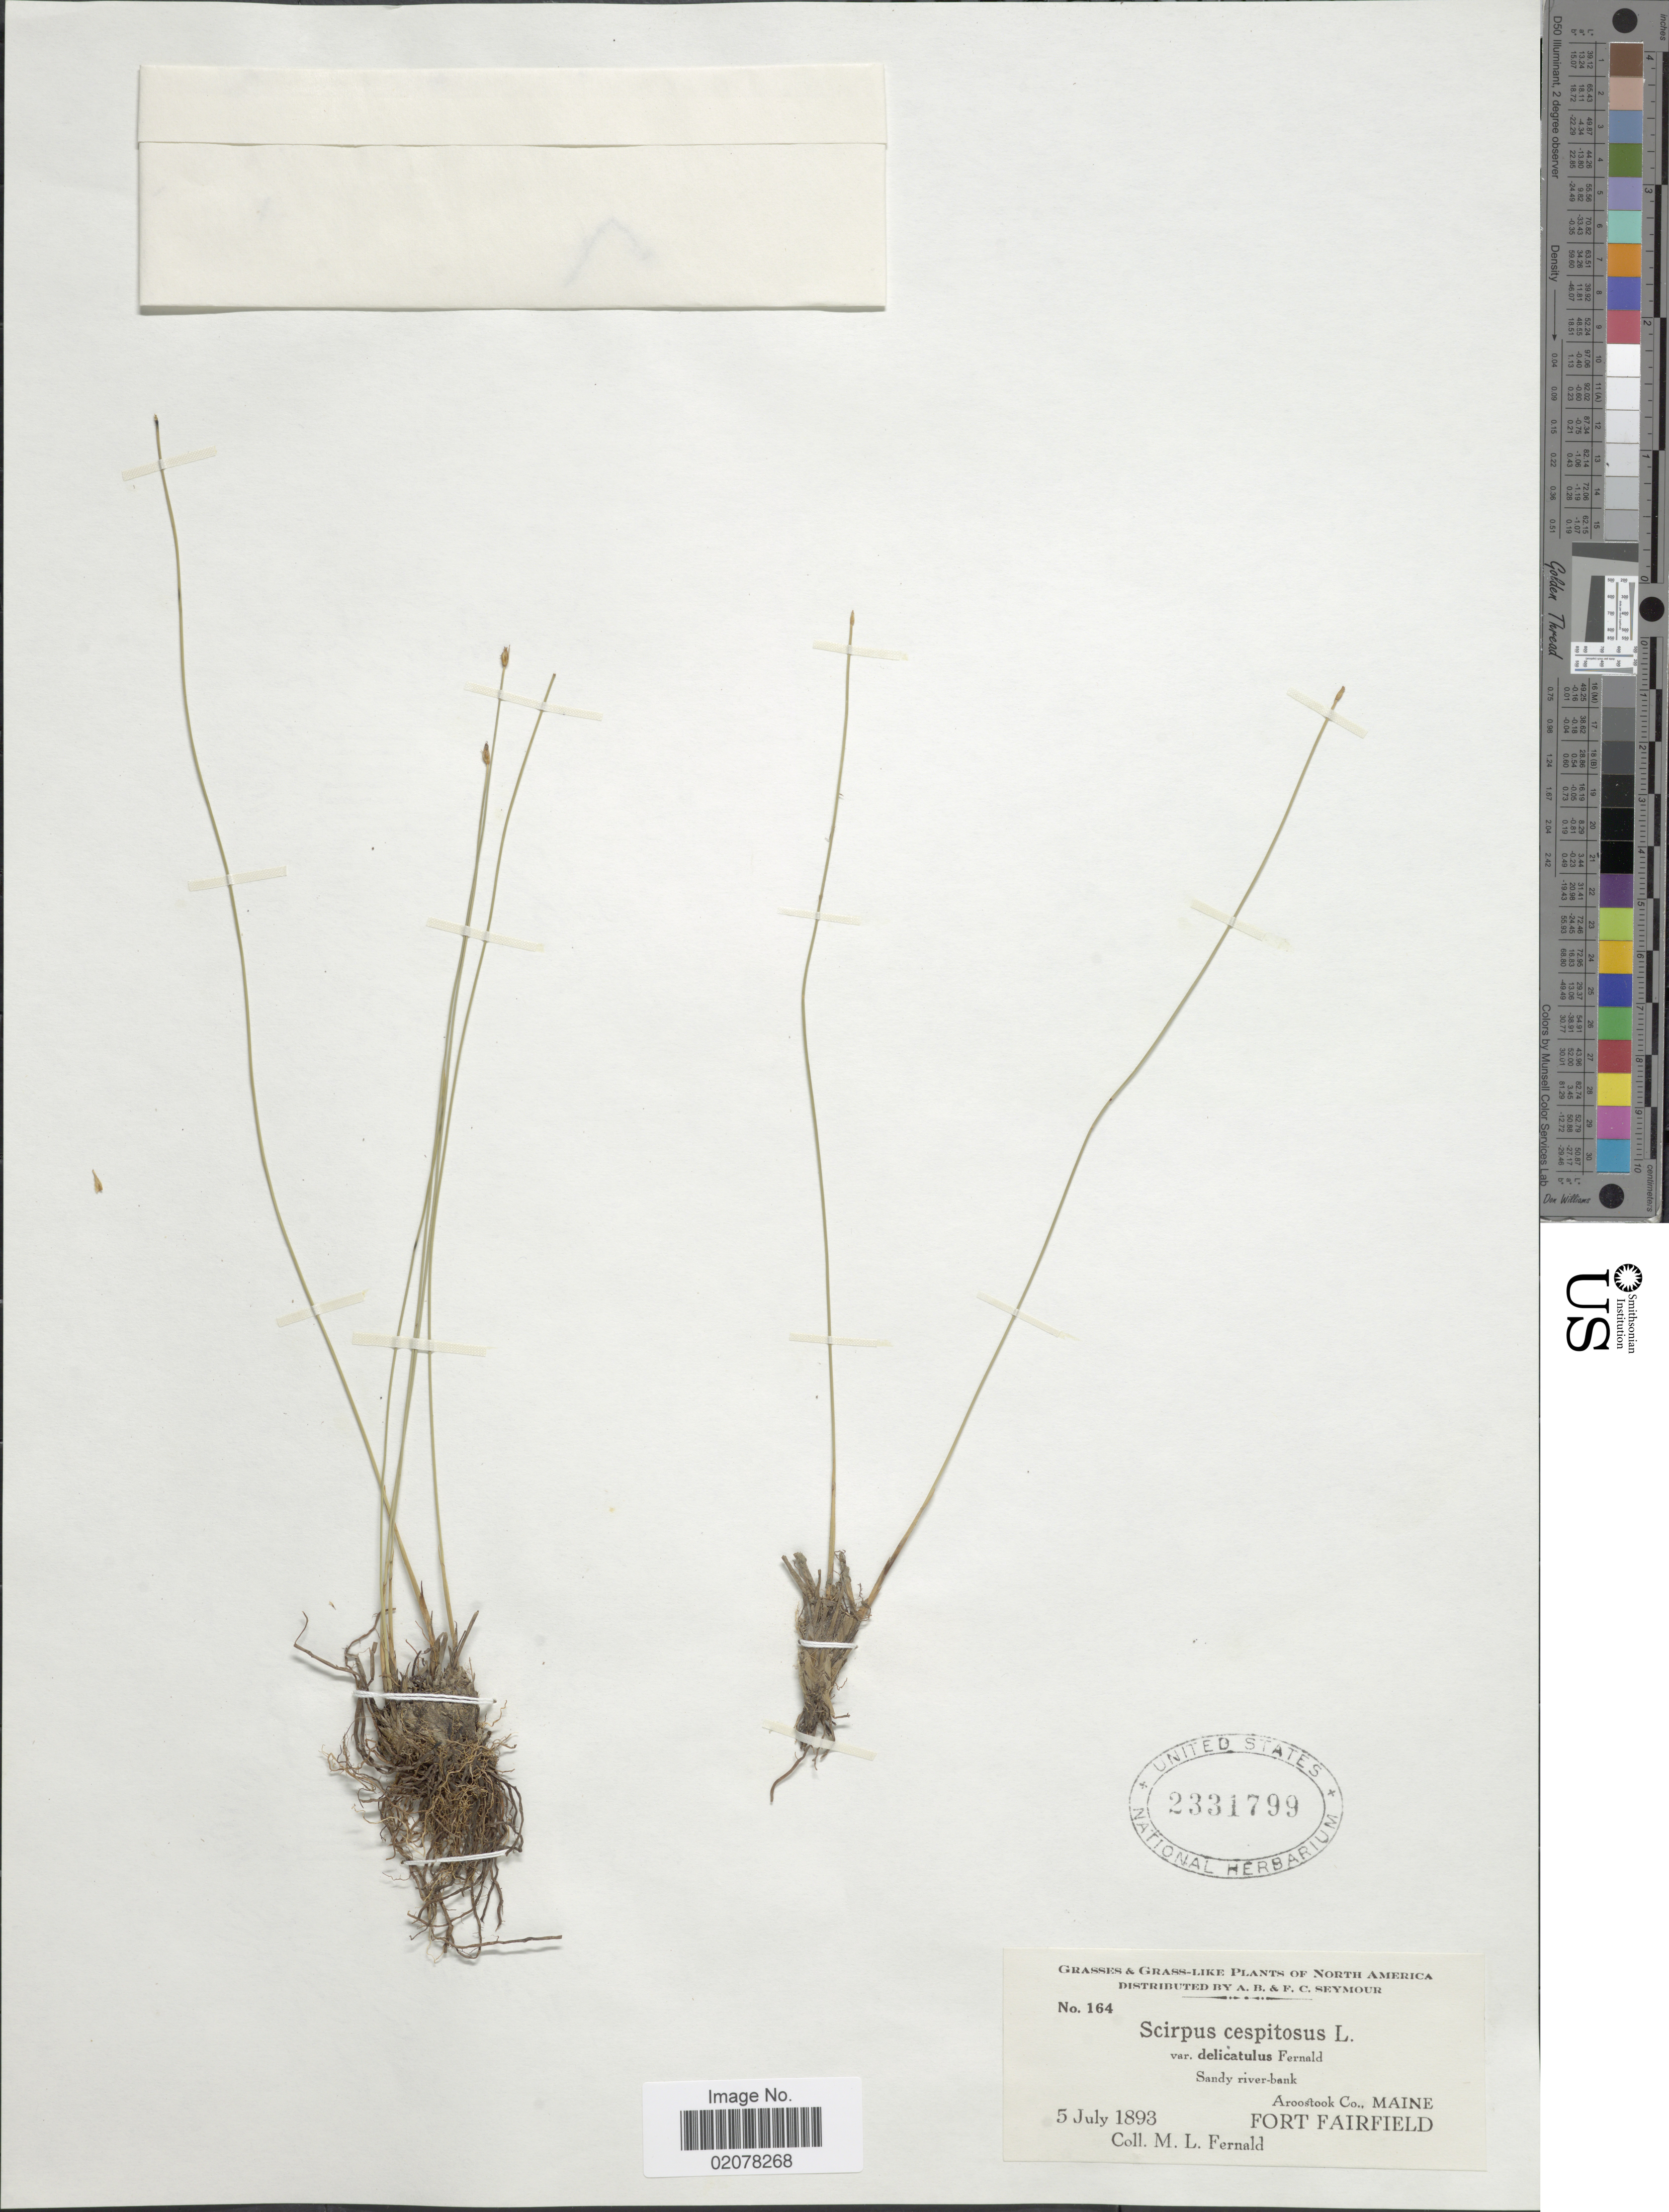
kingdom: Plantae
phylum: Tracheophyta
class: Liliopsida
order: Poales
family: Cyperaceae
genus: Trichophorum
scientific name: Trichophorum cespitosum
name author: (L.) Hartm.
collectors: M. L. Fernald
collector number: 164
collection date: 1893-07-05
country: United States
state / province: Maine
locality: Sandy river-bank, Aroostook Co., Maine, Fort Fairfield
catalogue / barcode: US 2331799